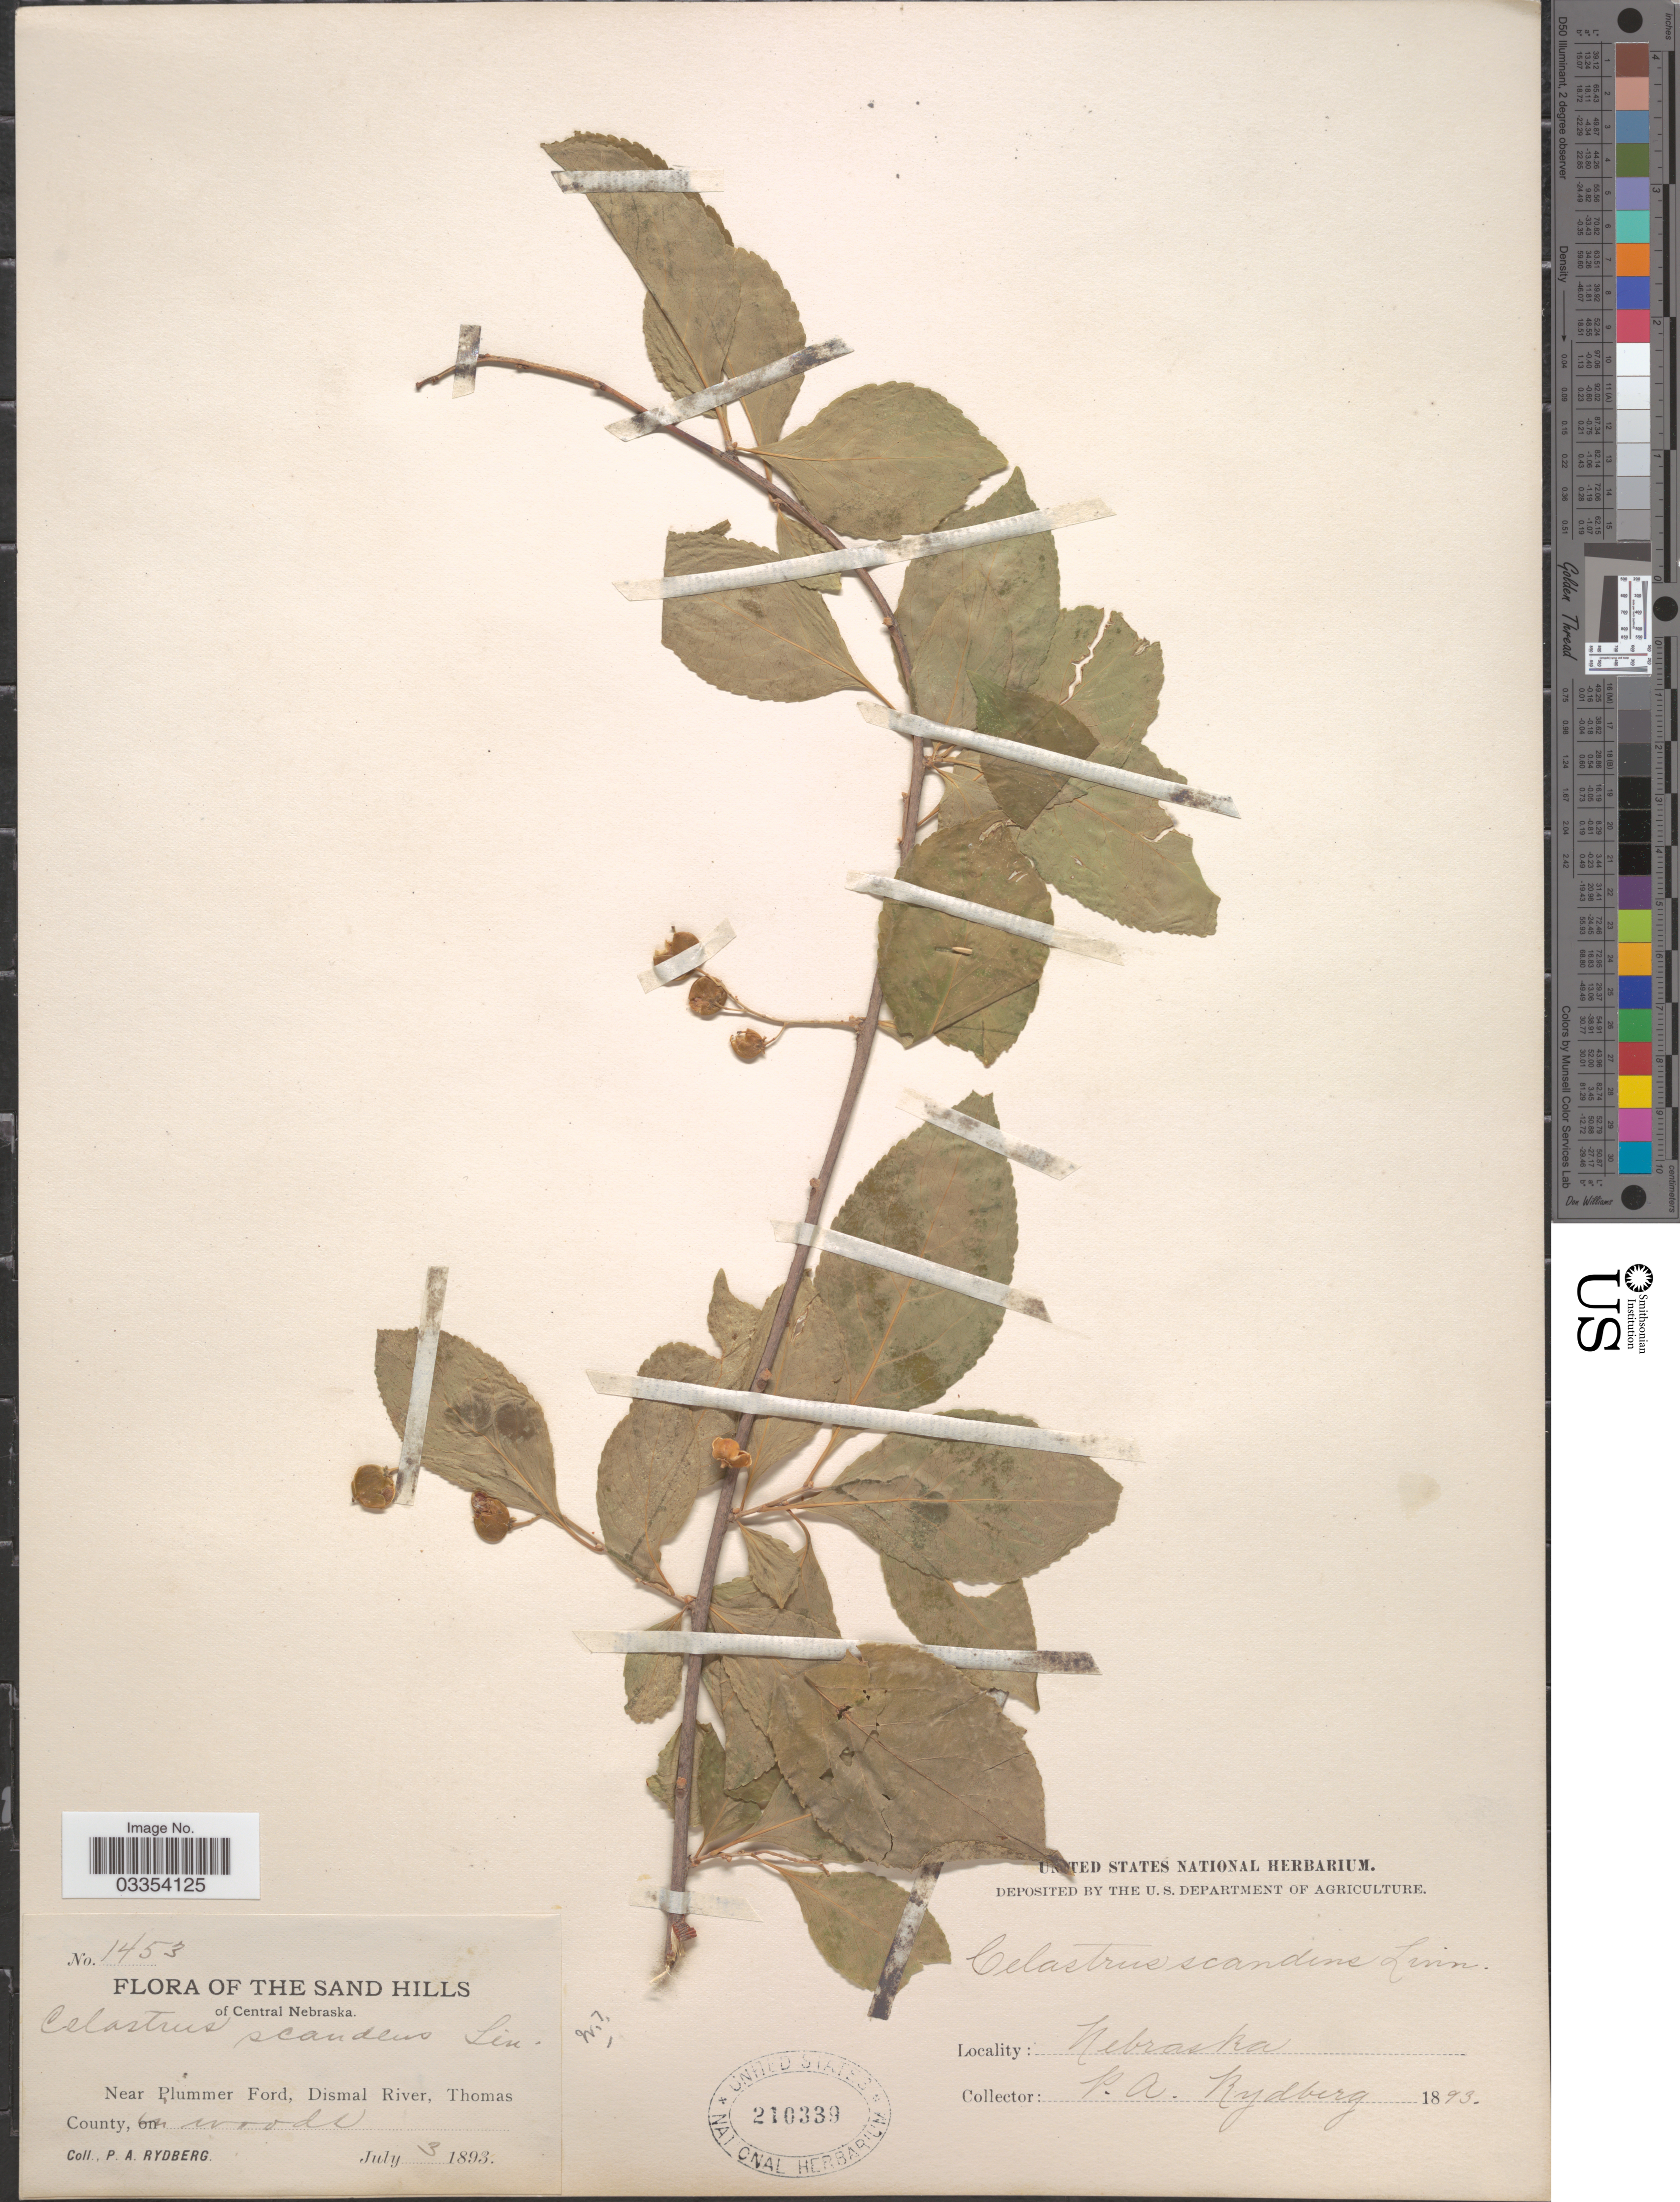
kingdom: Plantae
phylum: Tracheophyta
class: Magnoliopsida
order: Celastrales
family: Celastraceae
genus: Celastrus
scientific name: Celastrus scandens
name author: L.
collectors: P. A. Rydberg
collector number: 1453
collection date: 1893-07-03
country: United States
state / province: Nebraska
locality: The Sand Hills of Central Nebraska. Near Plummer Ford, Dismal River, Thomas County.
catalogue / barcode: US 210339